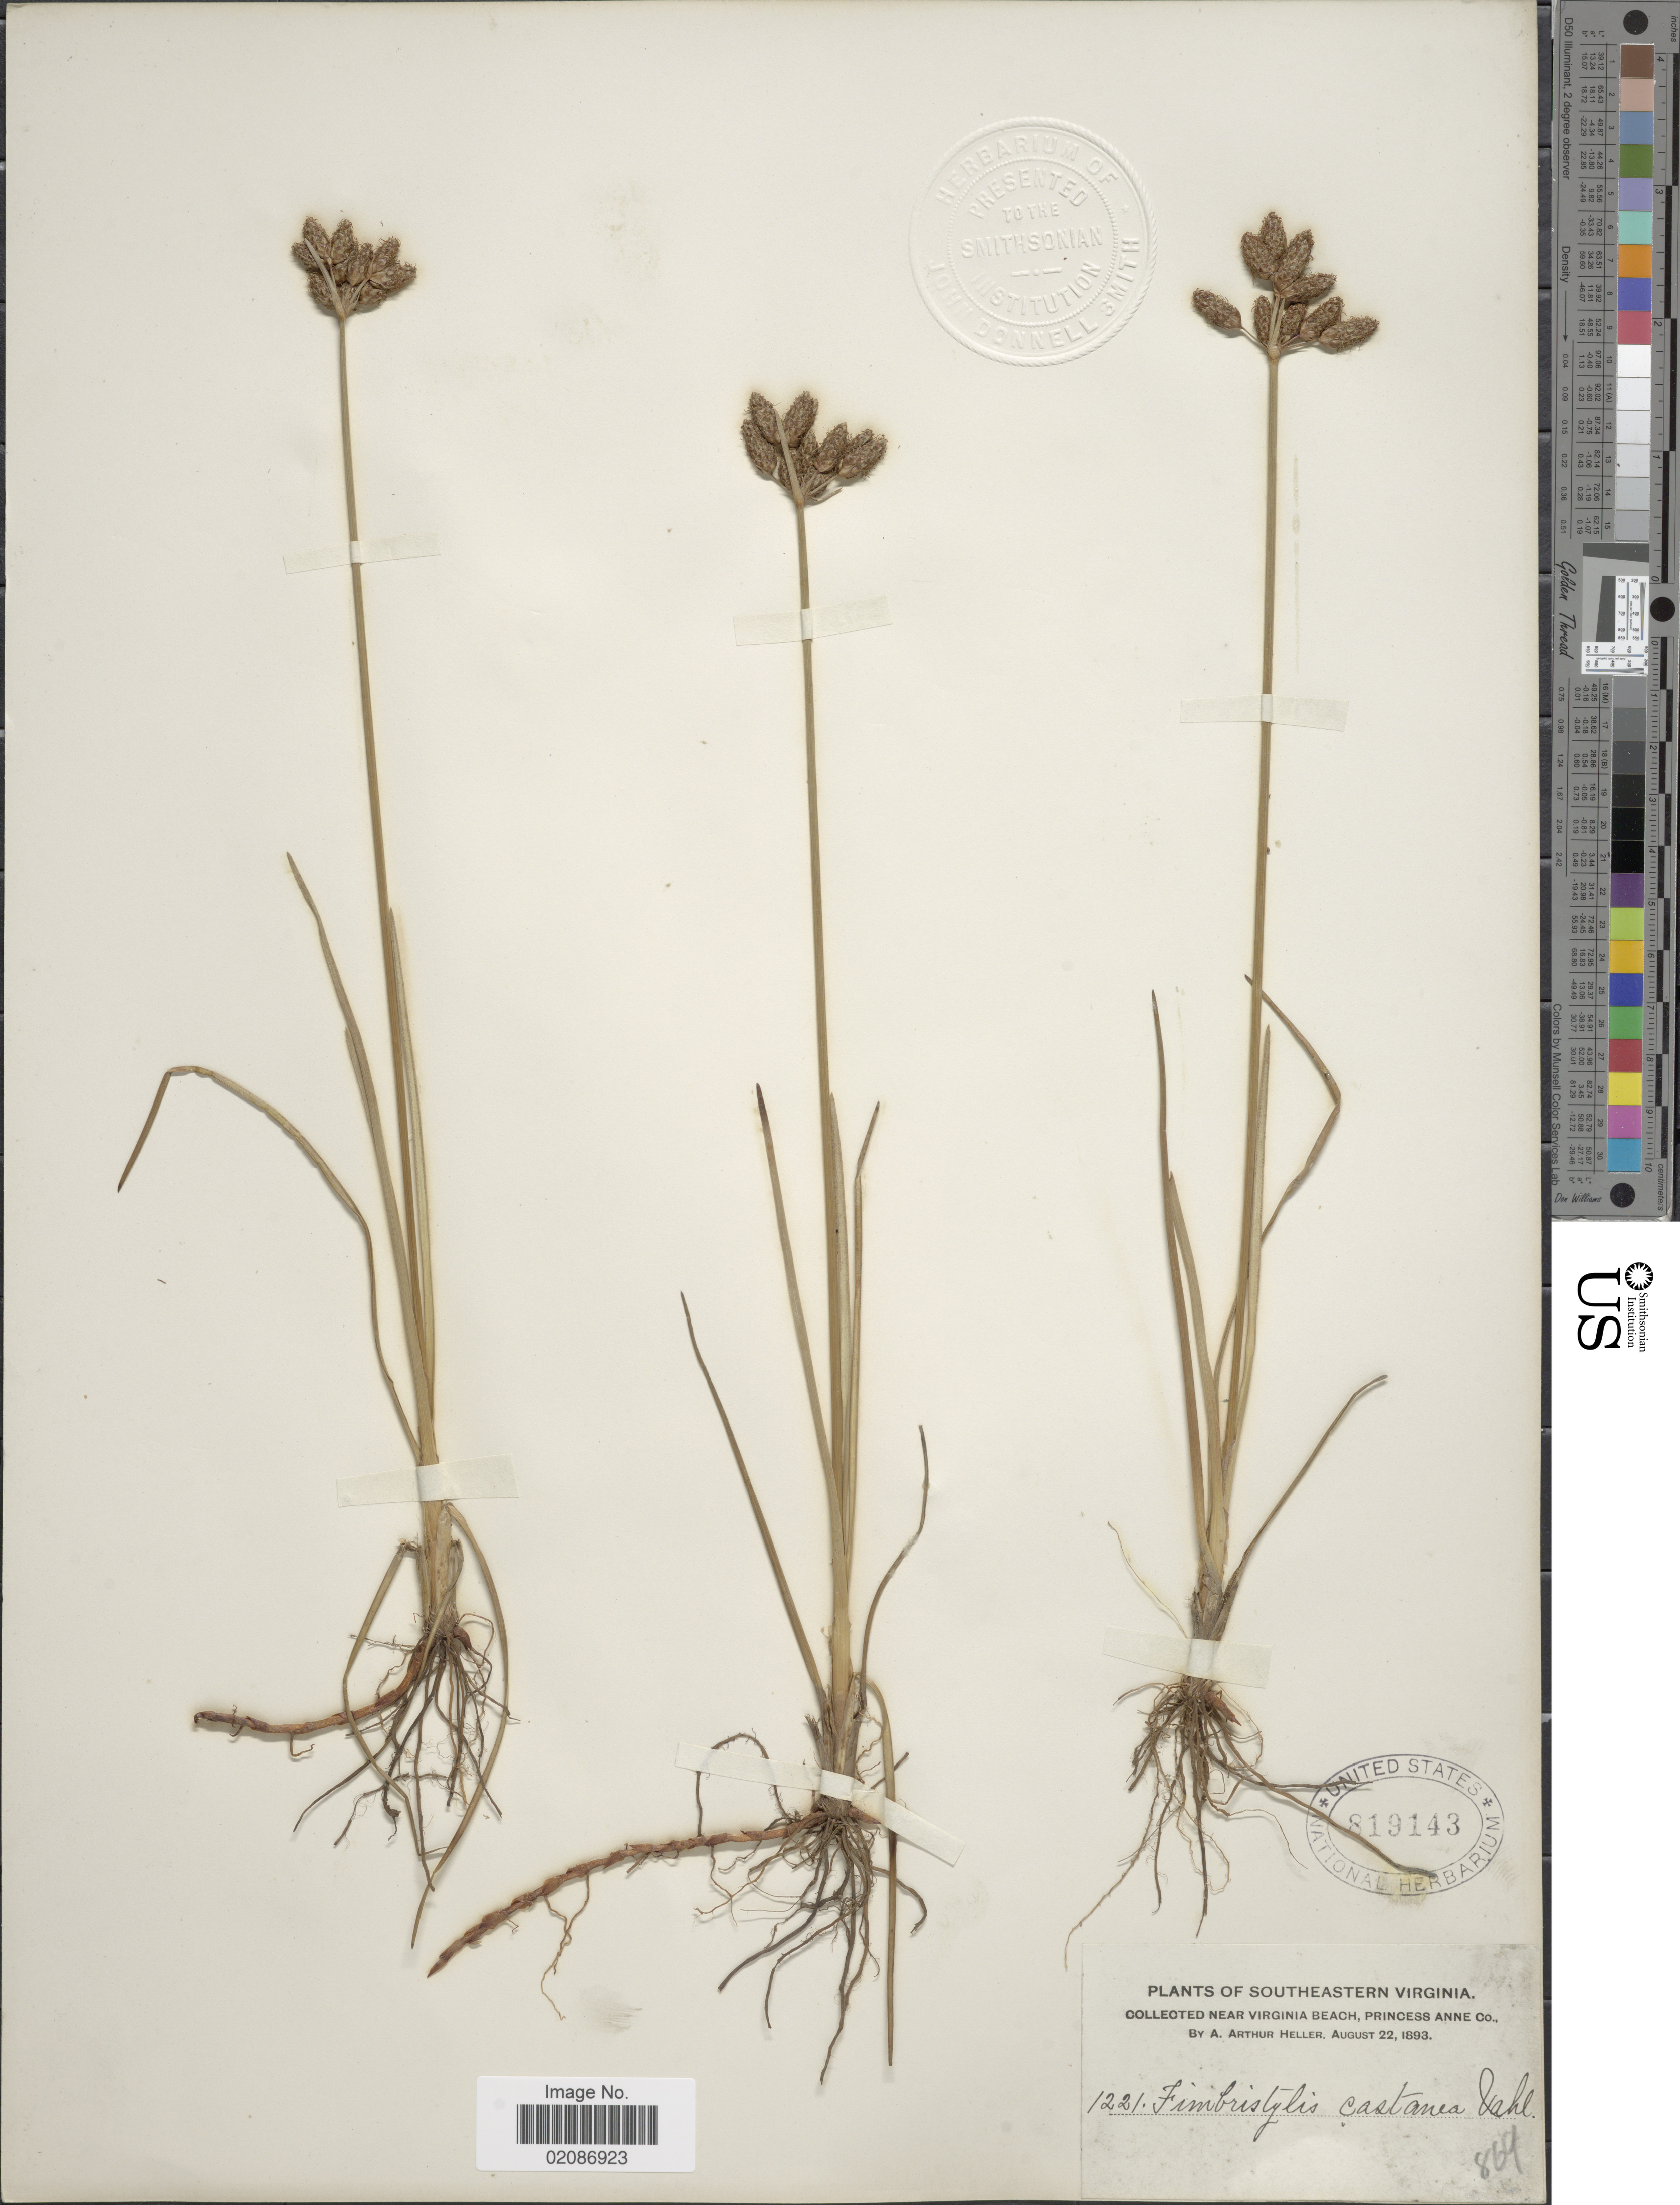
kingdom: Plantae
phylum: Tracheophyta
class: Liliopsida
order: Poales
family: Cyperaceae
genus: Fimbristylis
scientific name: Fimbristylis castanea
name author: (Michx.) Vahl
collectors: A. A. Heller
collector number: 1221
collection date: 1893-08-22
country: United States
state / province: Virginia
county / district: City of Virginia Beach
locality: Southeastern Virginia, Near Virginia Beach, Princess Anne (=historic county name) County.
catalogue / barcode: US 819143